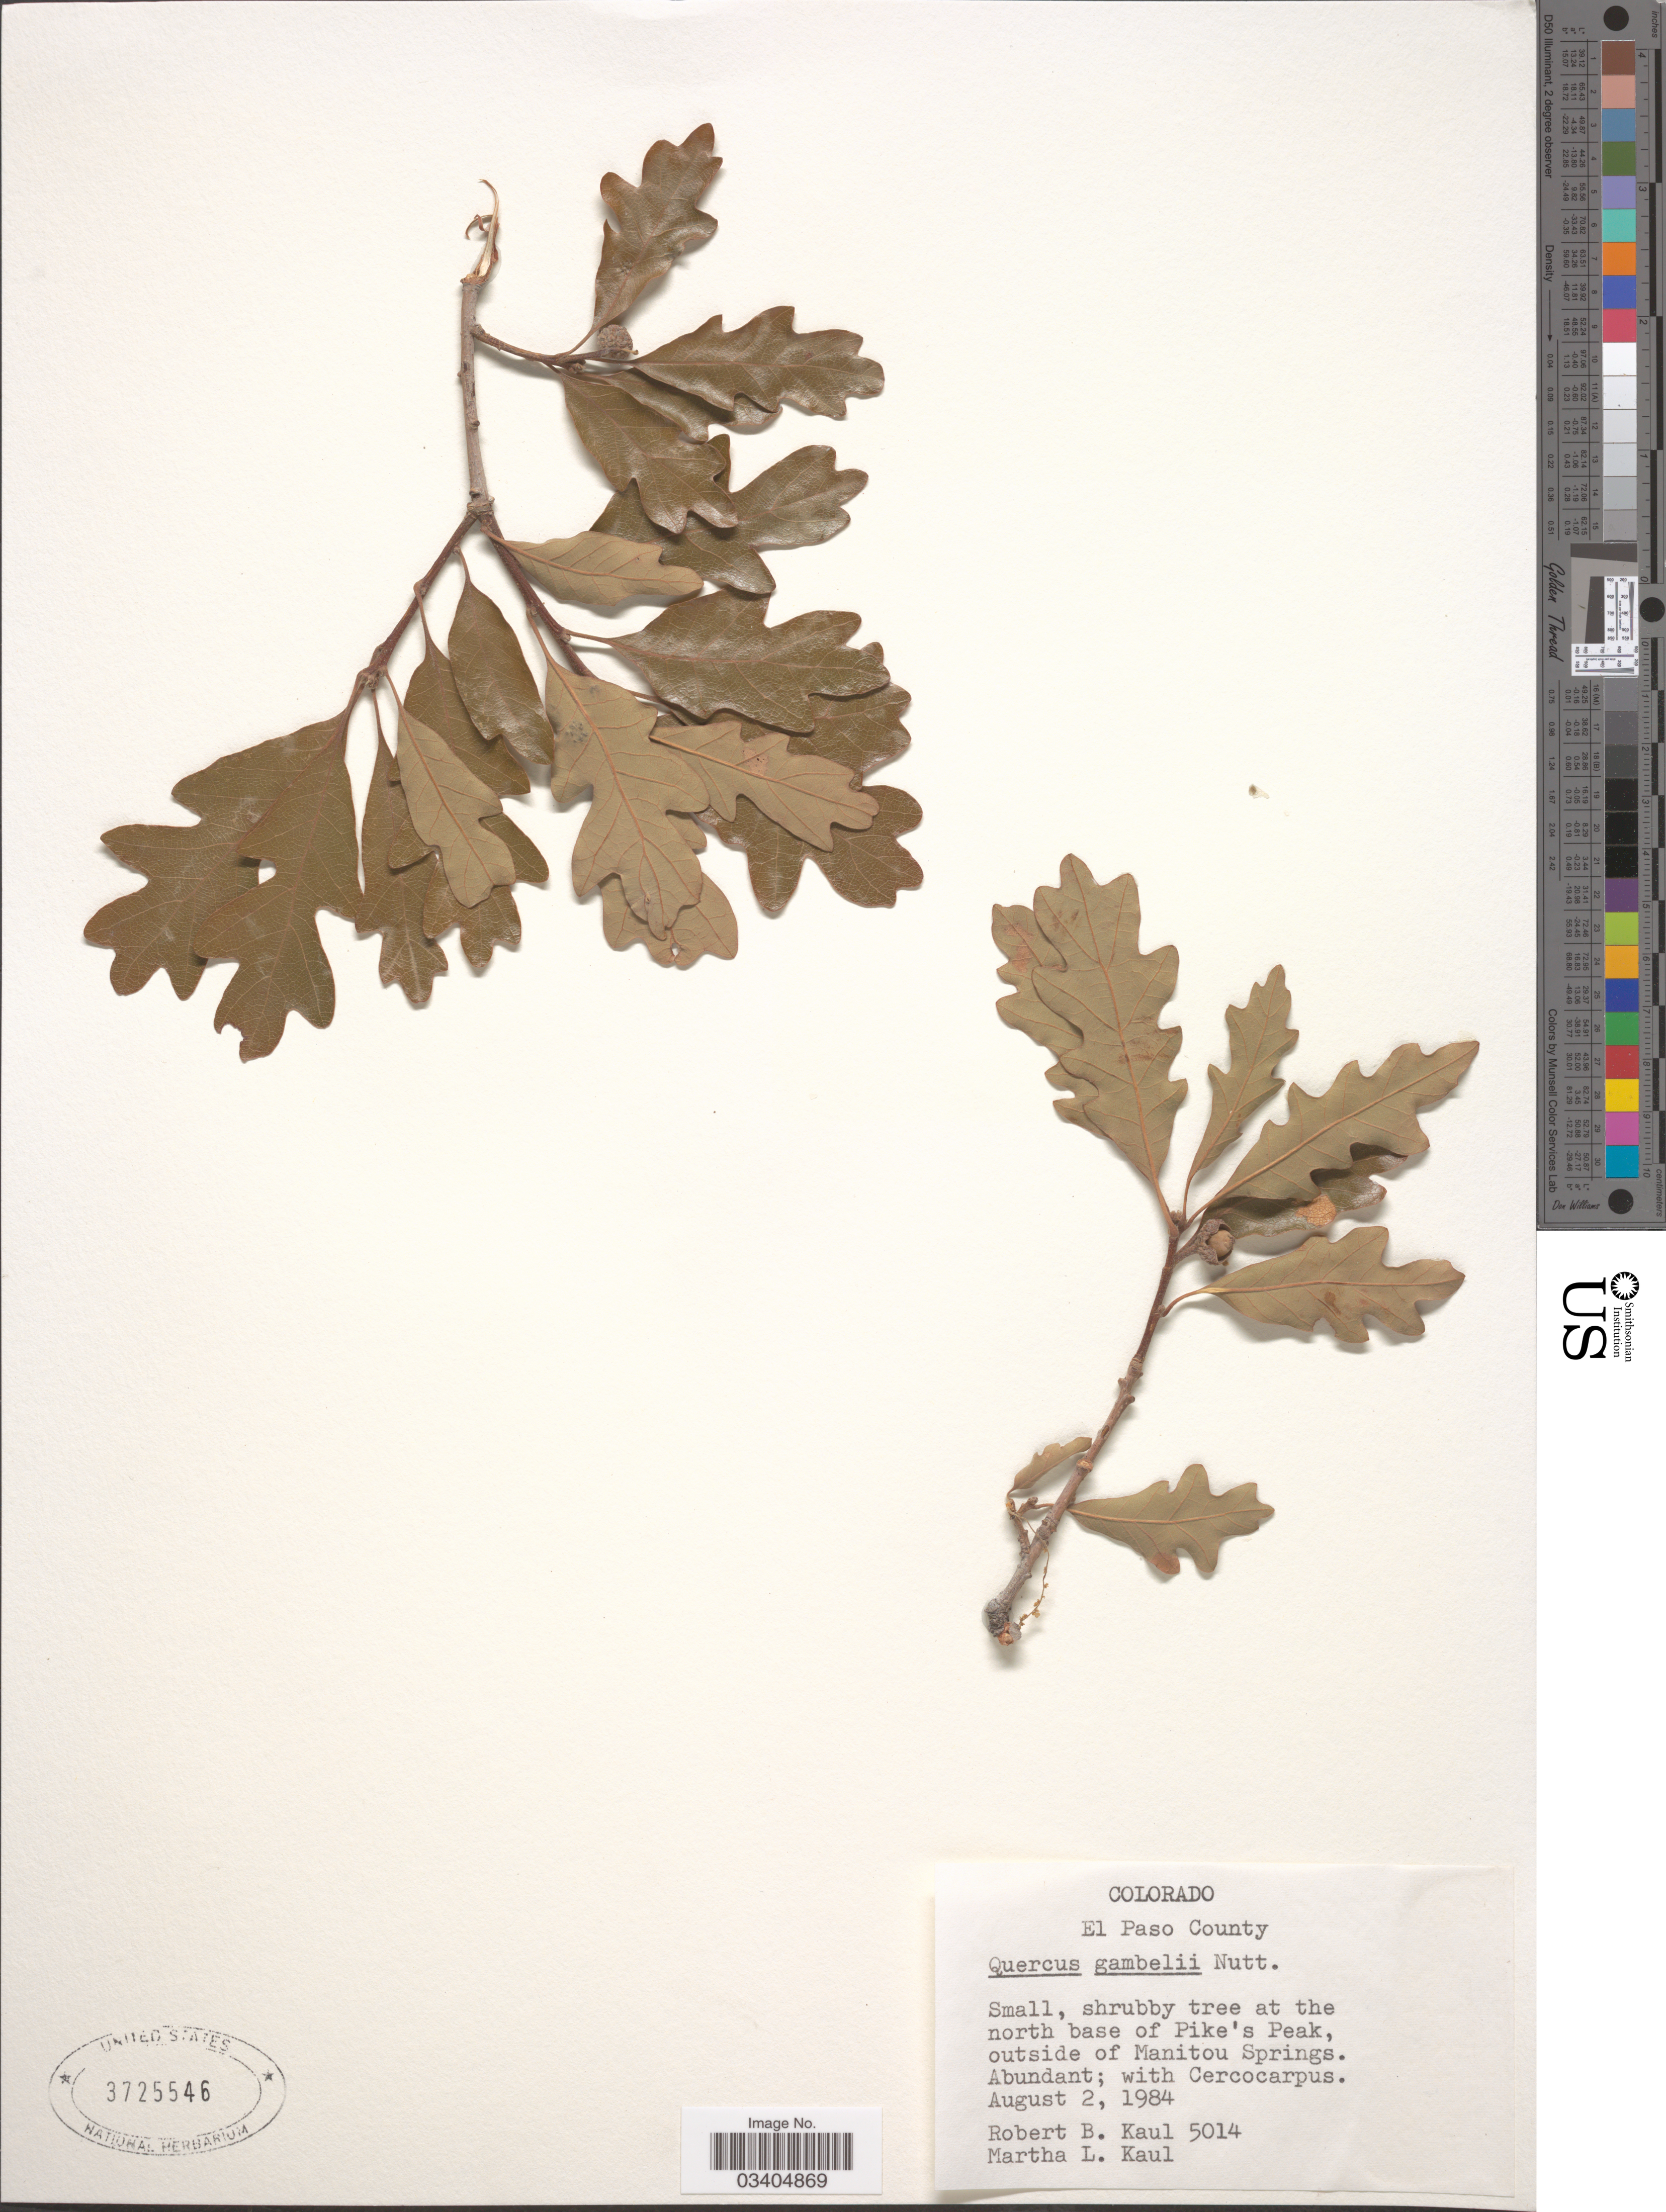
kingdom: Plantae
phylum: Tracheophyta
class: Magnoliopsida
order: Fagales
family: Fagaceae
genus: Quercus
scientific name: Quercus gambelii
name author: Nutt.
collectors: R. Kaul & M. Kaul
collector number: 5014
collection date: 1984-08-02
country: United States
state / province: Colorado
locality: El Paso County. At the north base of Pike's Peak, outside of Manitou Springs.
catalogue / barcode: US 3725546